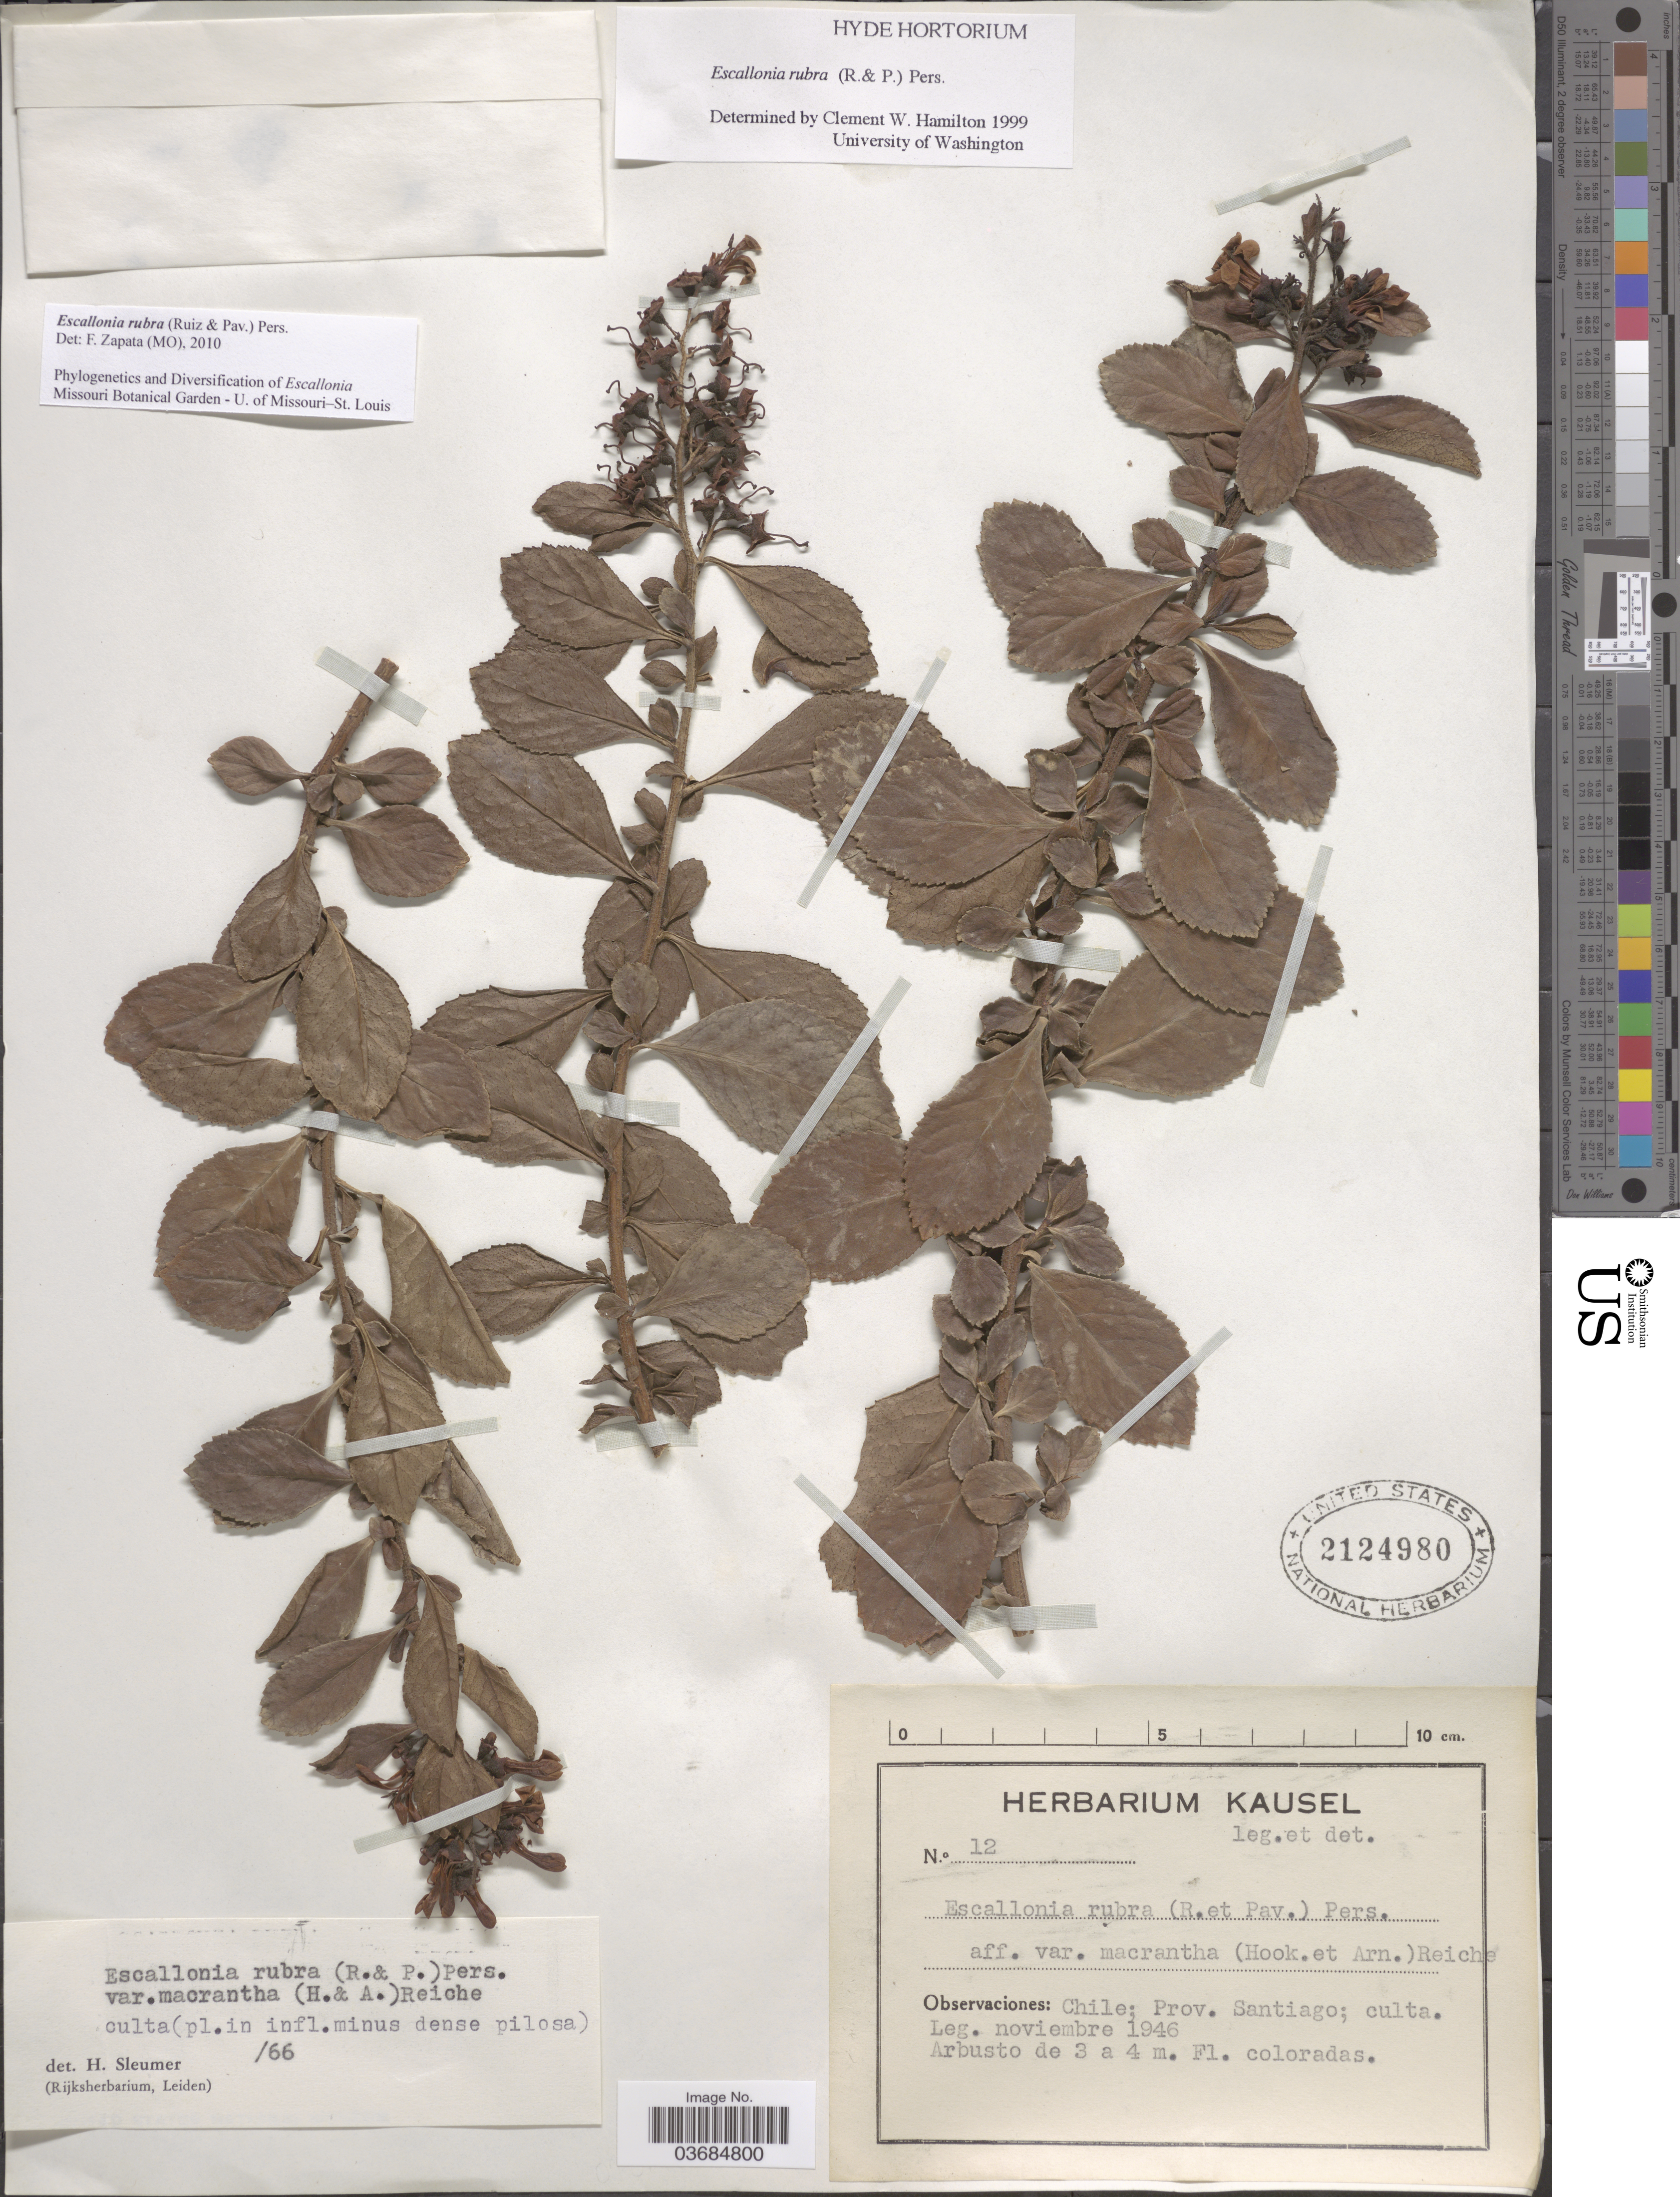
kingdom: Plantae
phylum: Tracheophyta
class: Magnoliopsida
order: Escalloniales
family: Escalloniaceae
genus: Escallonia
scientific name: Escallonia rubra var. rubra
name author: (Ruiz & Pav.) Pers.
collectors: Ex herb. Kausel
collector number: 12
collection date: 1946-11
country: Chile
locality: Prov. Santiago.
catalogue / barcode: US 2124980